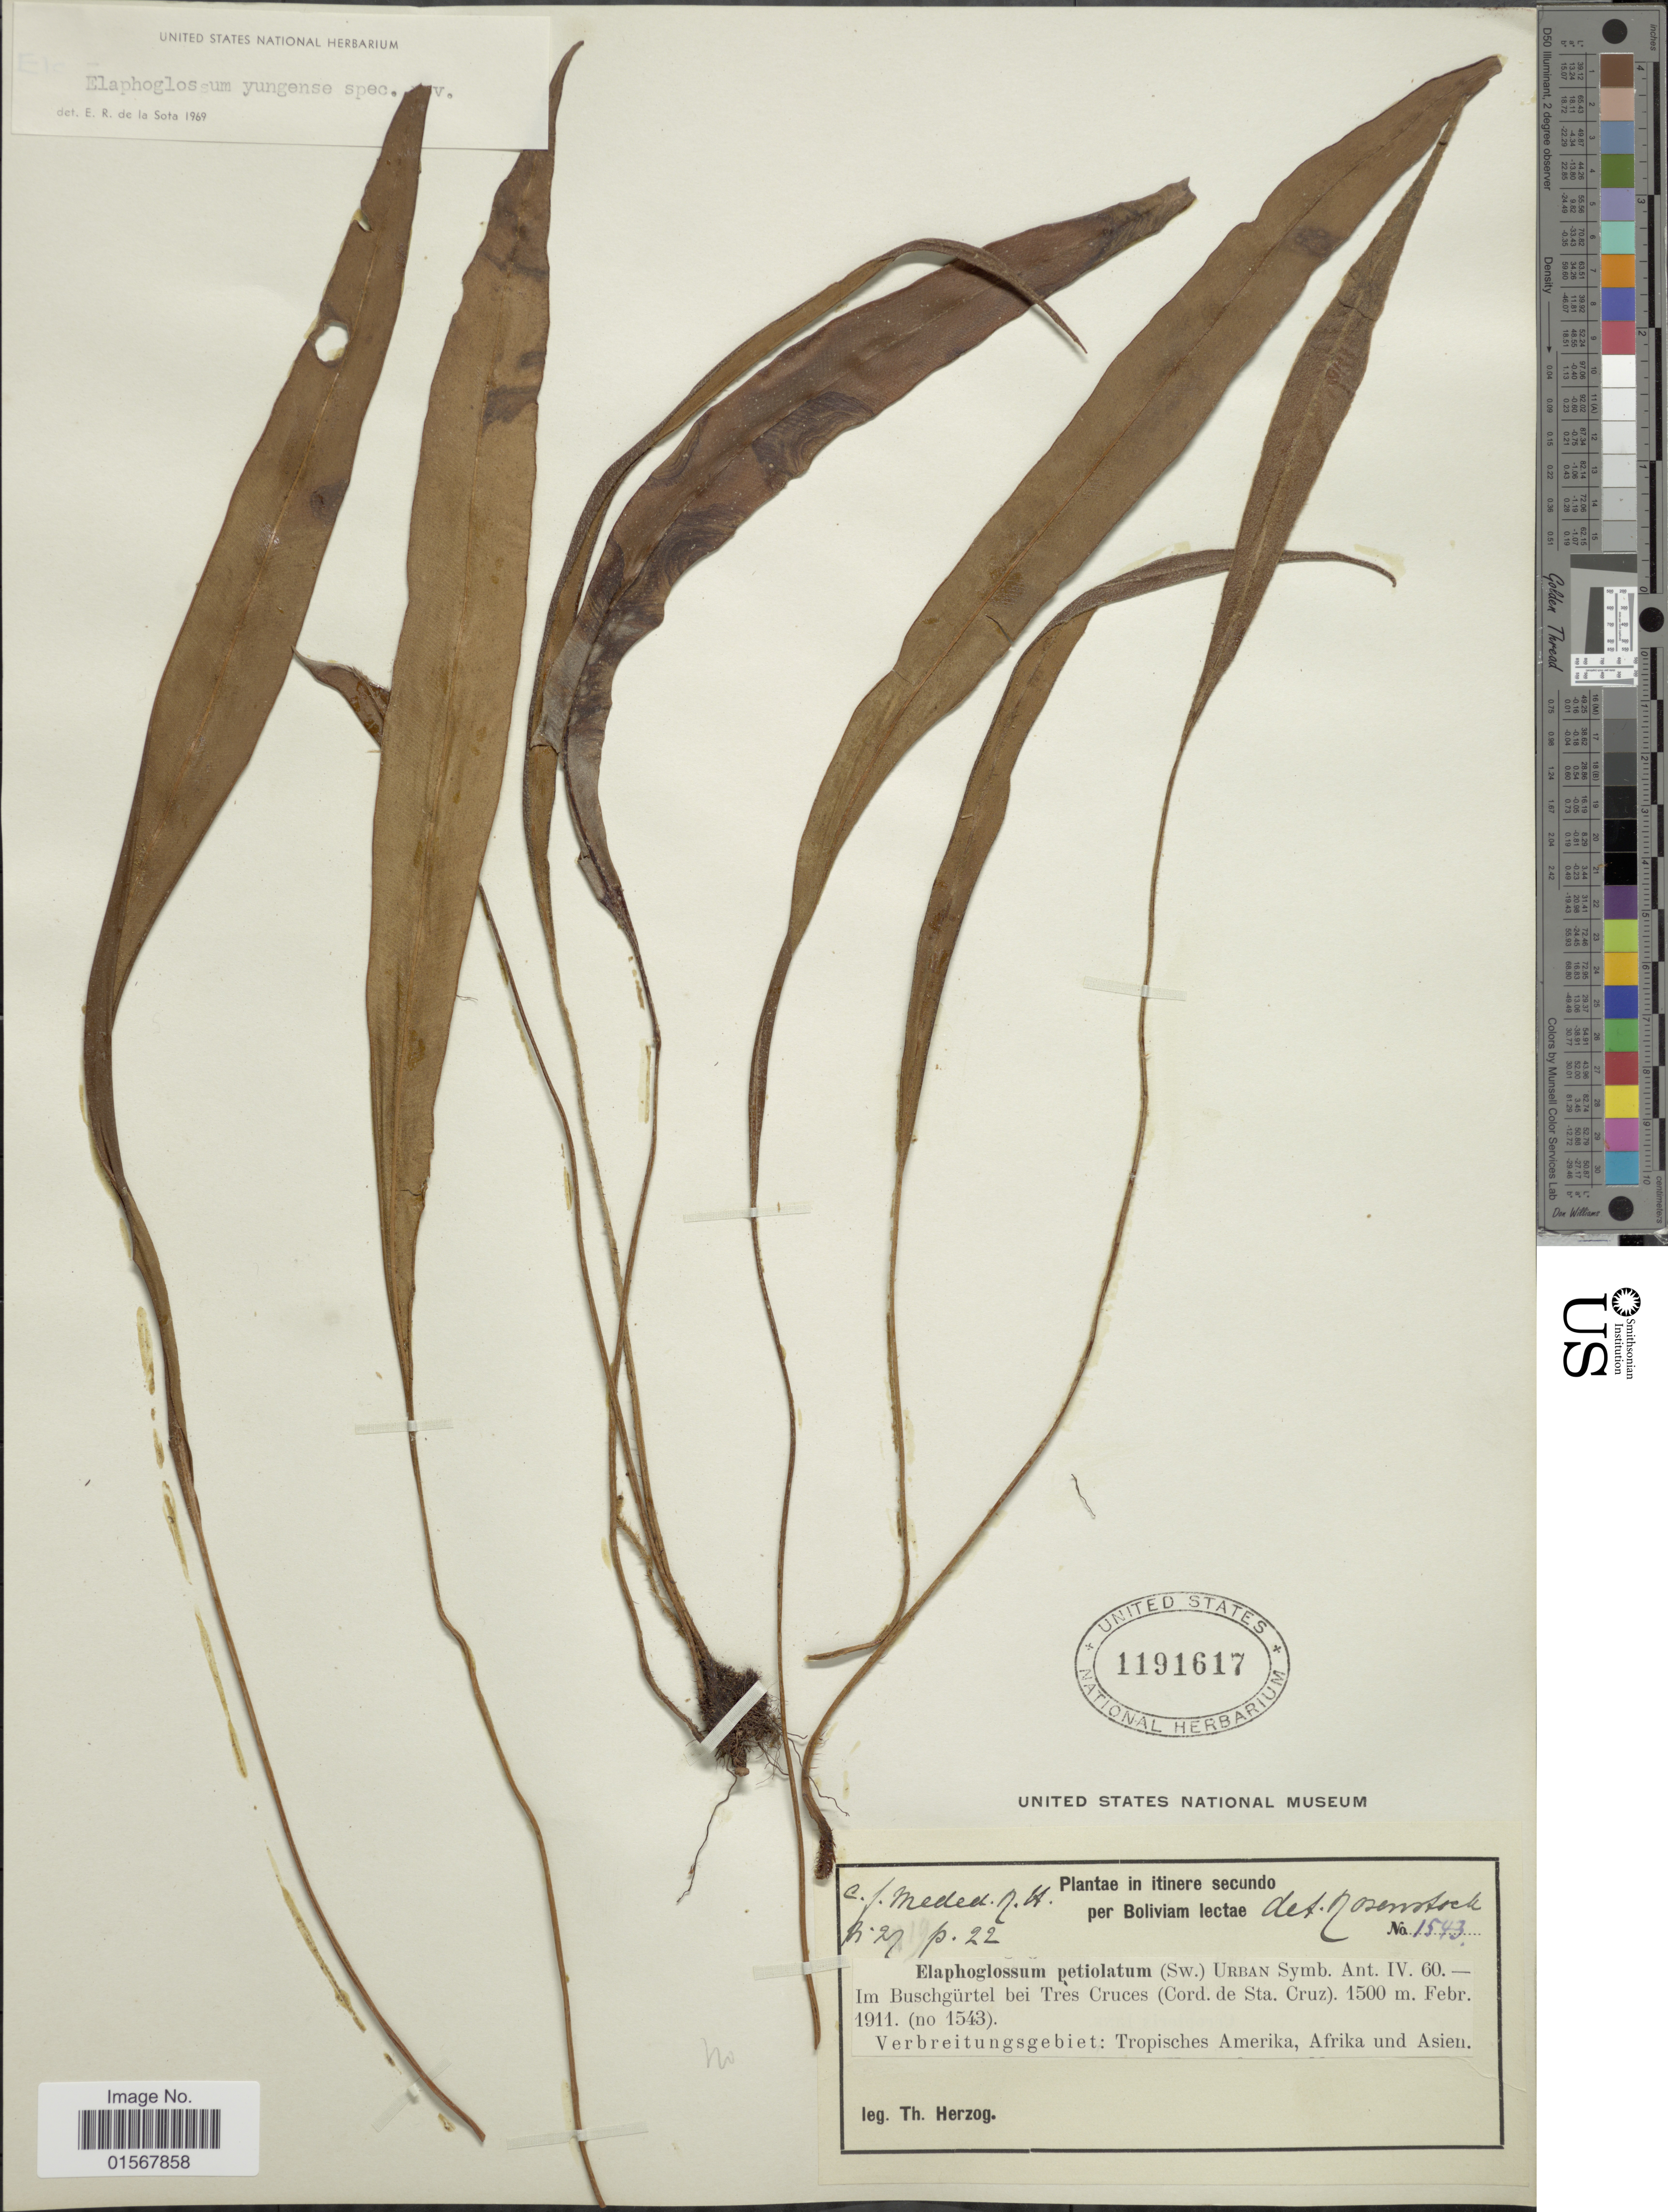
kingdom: Plantae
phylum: Tracheophyta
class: Polypodiopsida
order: Polypodiales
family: Dryopteridaceae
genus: Elaphoglossum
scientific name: Elaphoglossum yungense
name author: de la Sota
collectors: T. K. J. Herzog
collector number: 1543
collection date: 1911-02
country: Bolivia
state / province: Santa Cruz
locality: Im Buschgürtel bei Tres Cruces (Cord. de Sta. Cruz)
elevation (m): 1500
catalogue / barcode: US 1191617